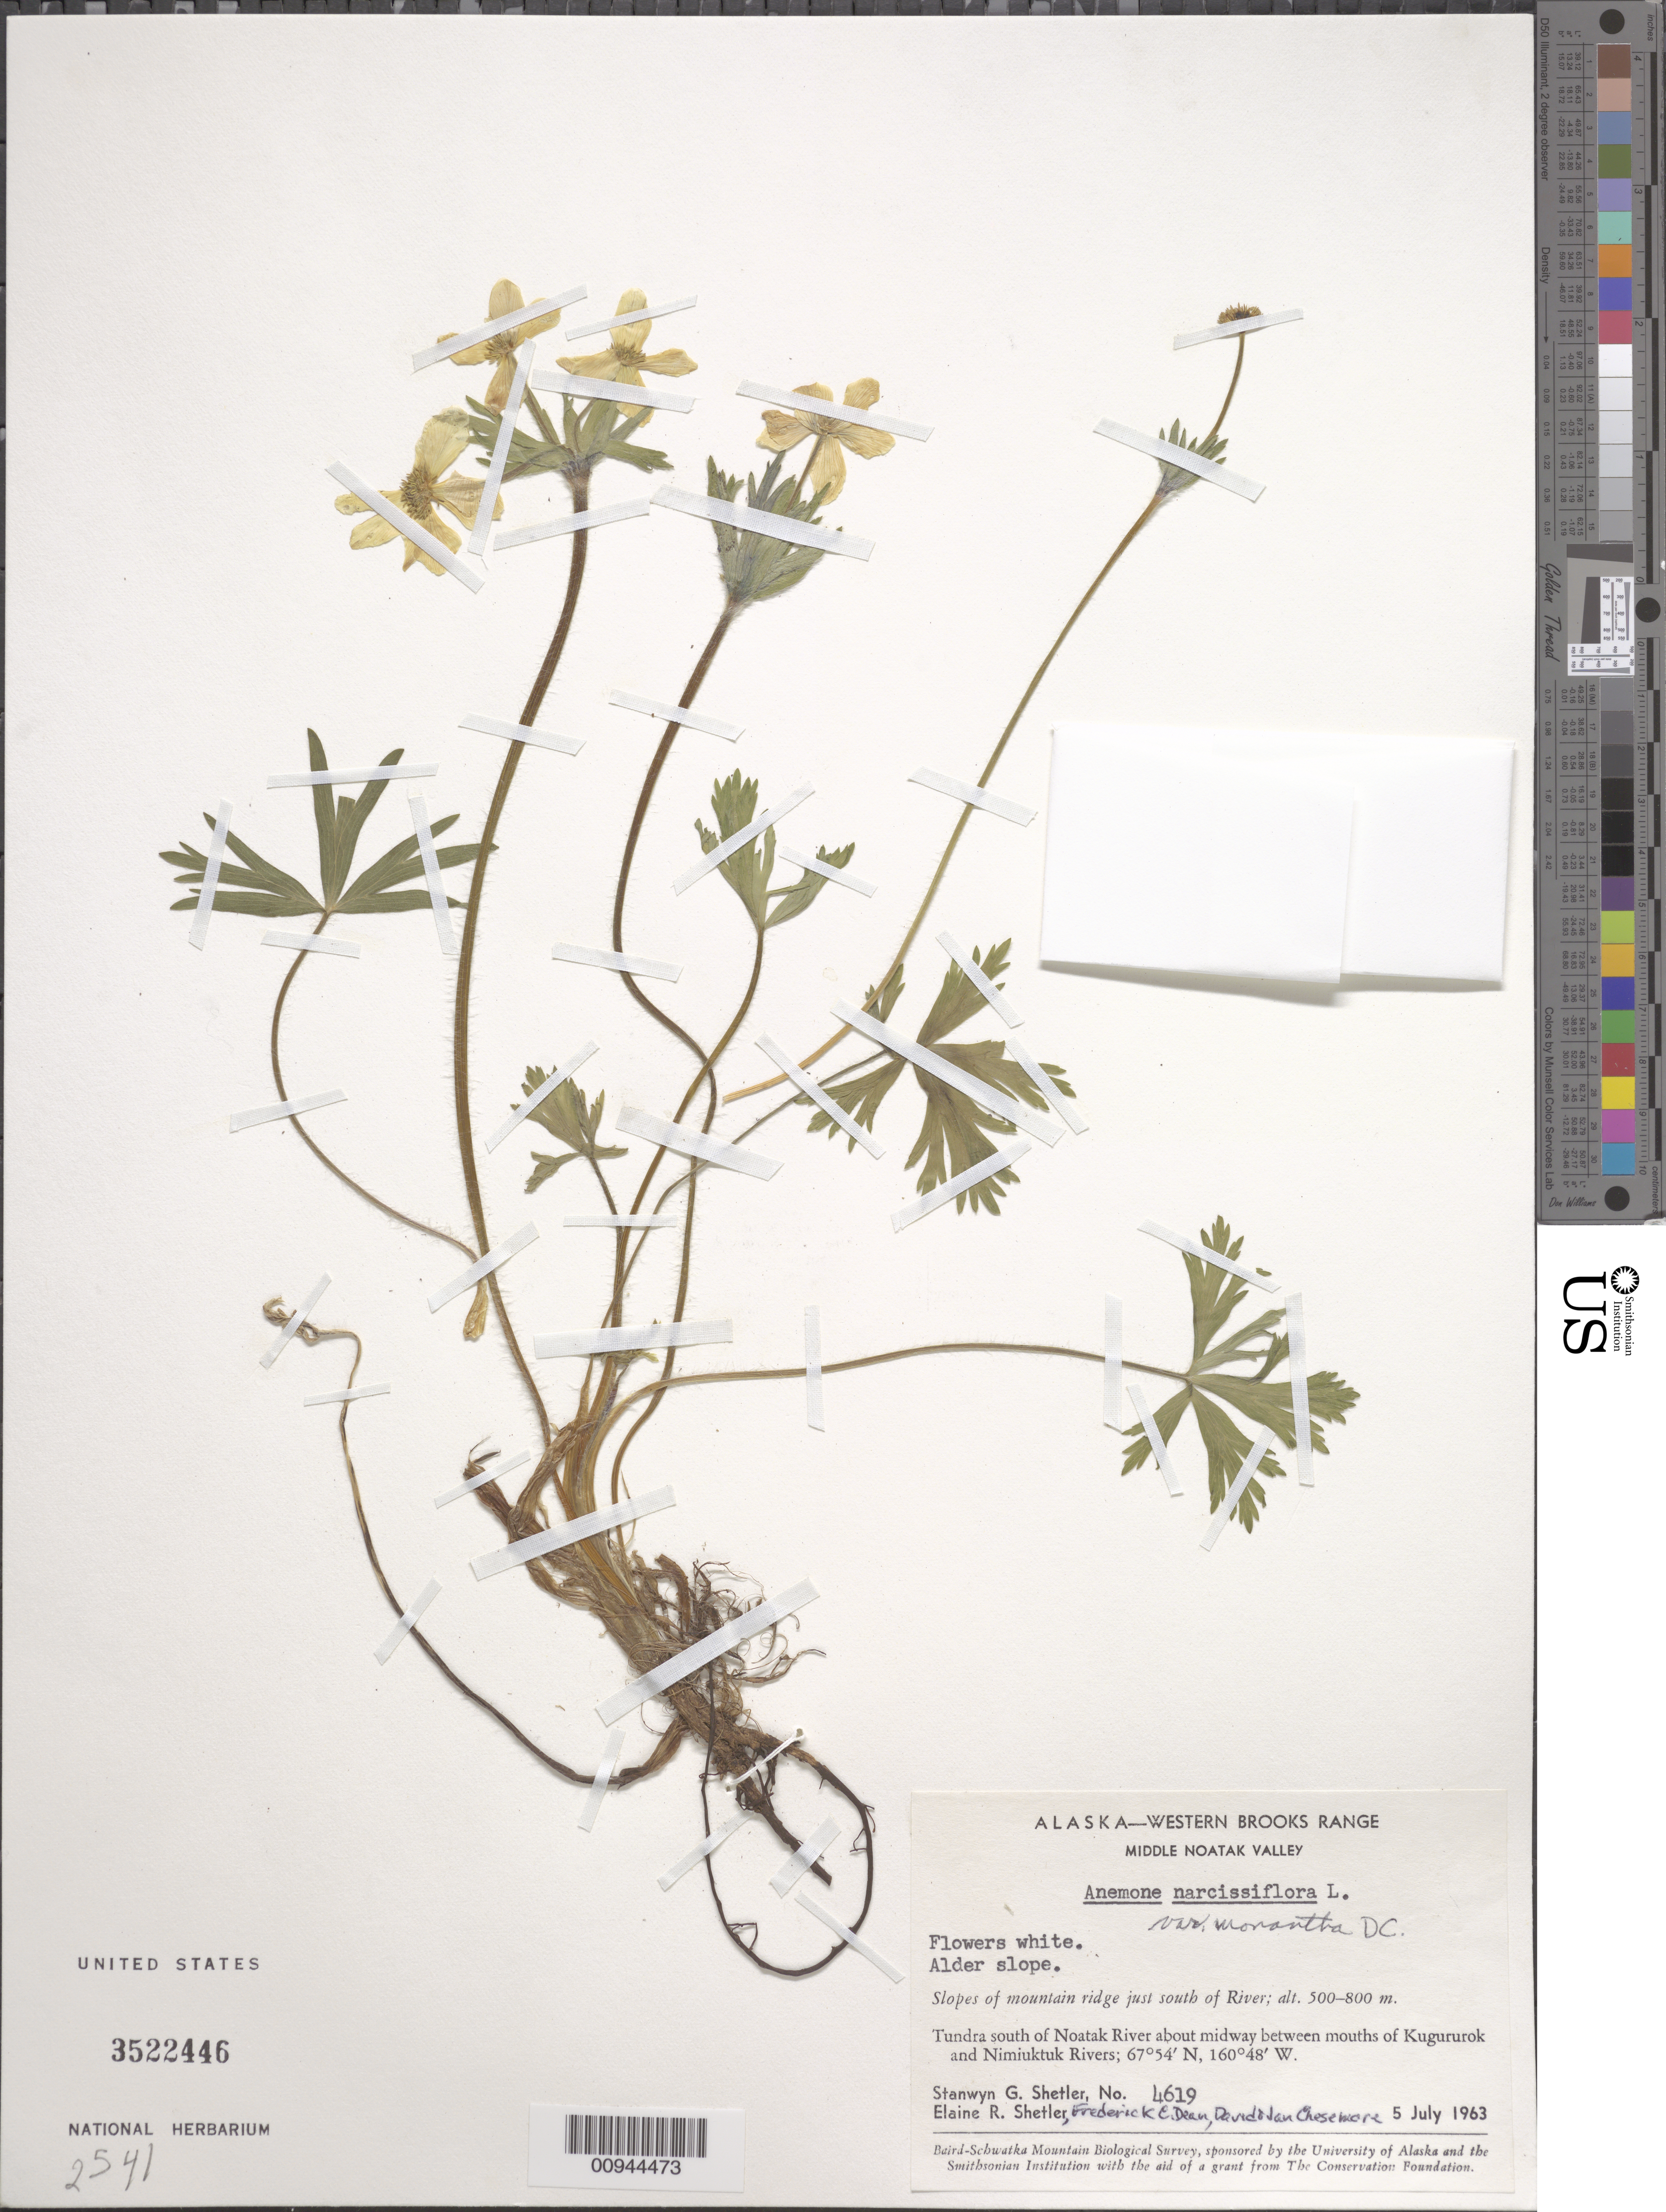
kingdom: Plantae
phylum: Tracheophyta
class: Magnoliopsida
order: Ranunculales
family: Ranunculaceae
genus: Anemone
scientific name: Anemone narcissiflora var. monantha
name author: DC.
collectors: S. Shetler, E. R. Shetler, F. C. Dean, D. Chesemore & J. Chesemore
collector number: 4619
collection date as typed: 05 Jul 1963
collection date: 1963-07-05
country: United States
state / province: Alaska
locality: S of Noatak River about midway between mouths of Kugururok and Nimiuktuk Rivers. Western Brooks Range, Middle Noatak Valley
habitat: Tundra. Alder slope. Slopes of mountain ridge just south of River.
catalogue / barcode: US 3522446